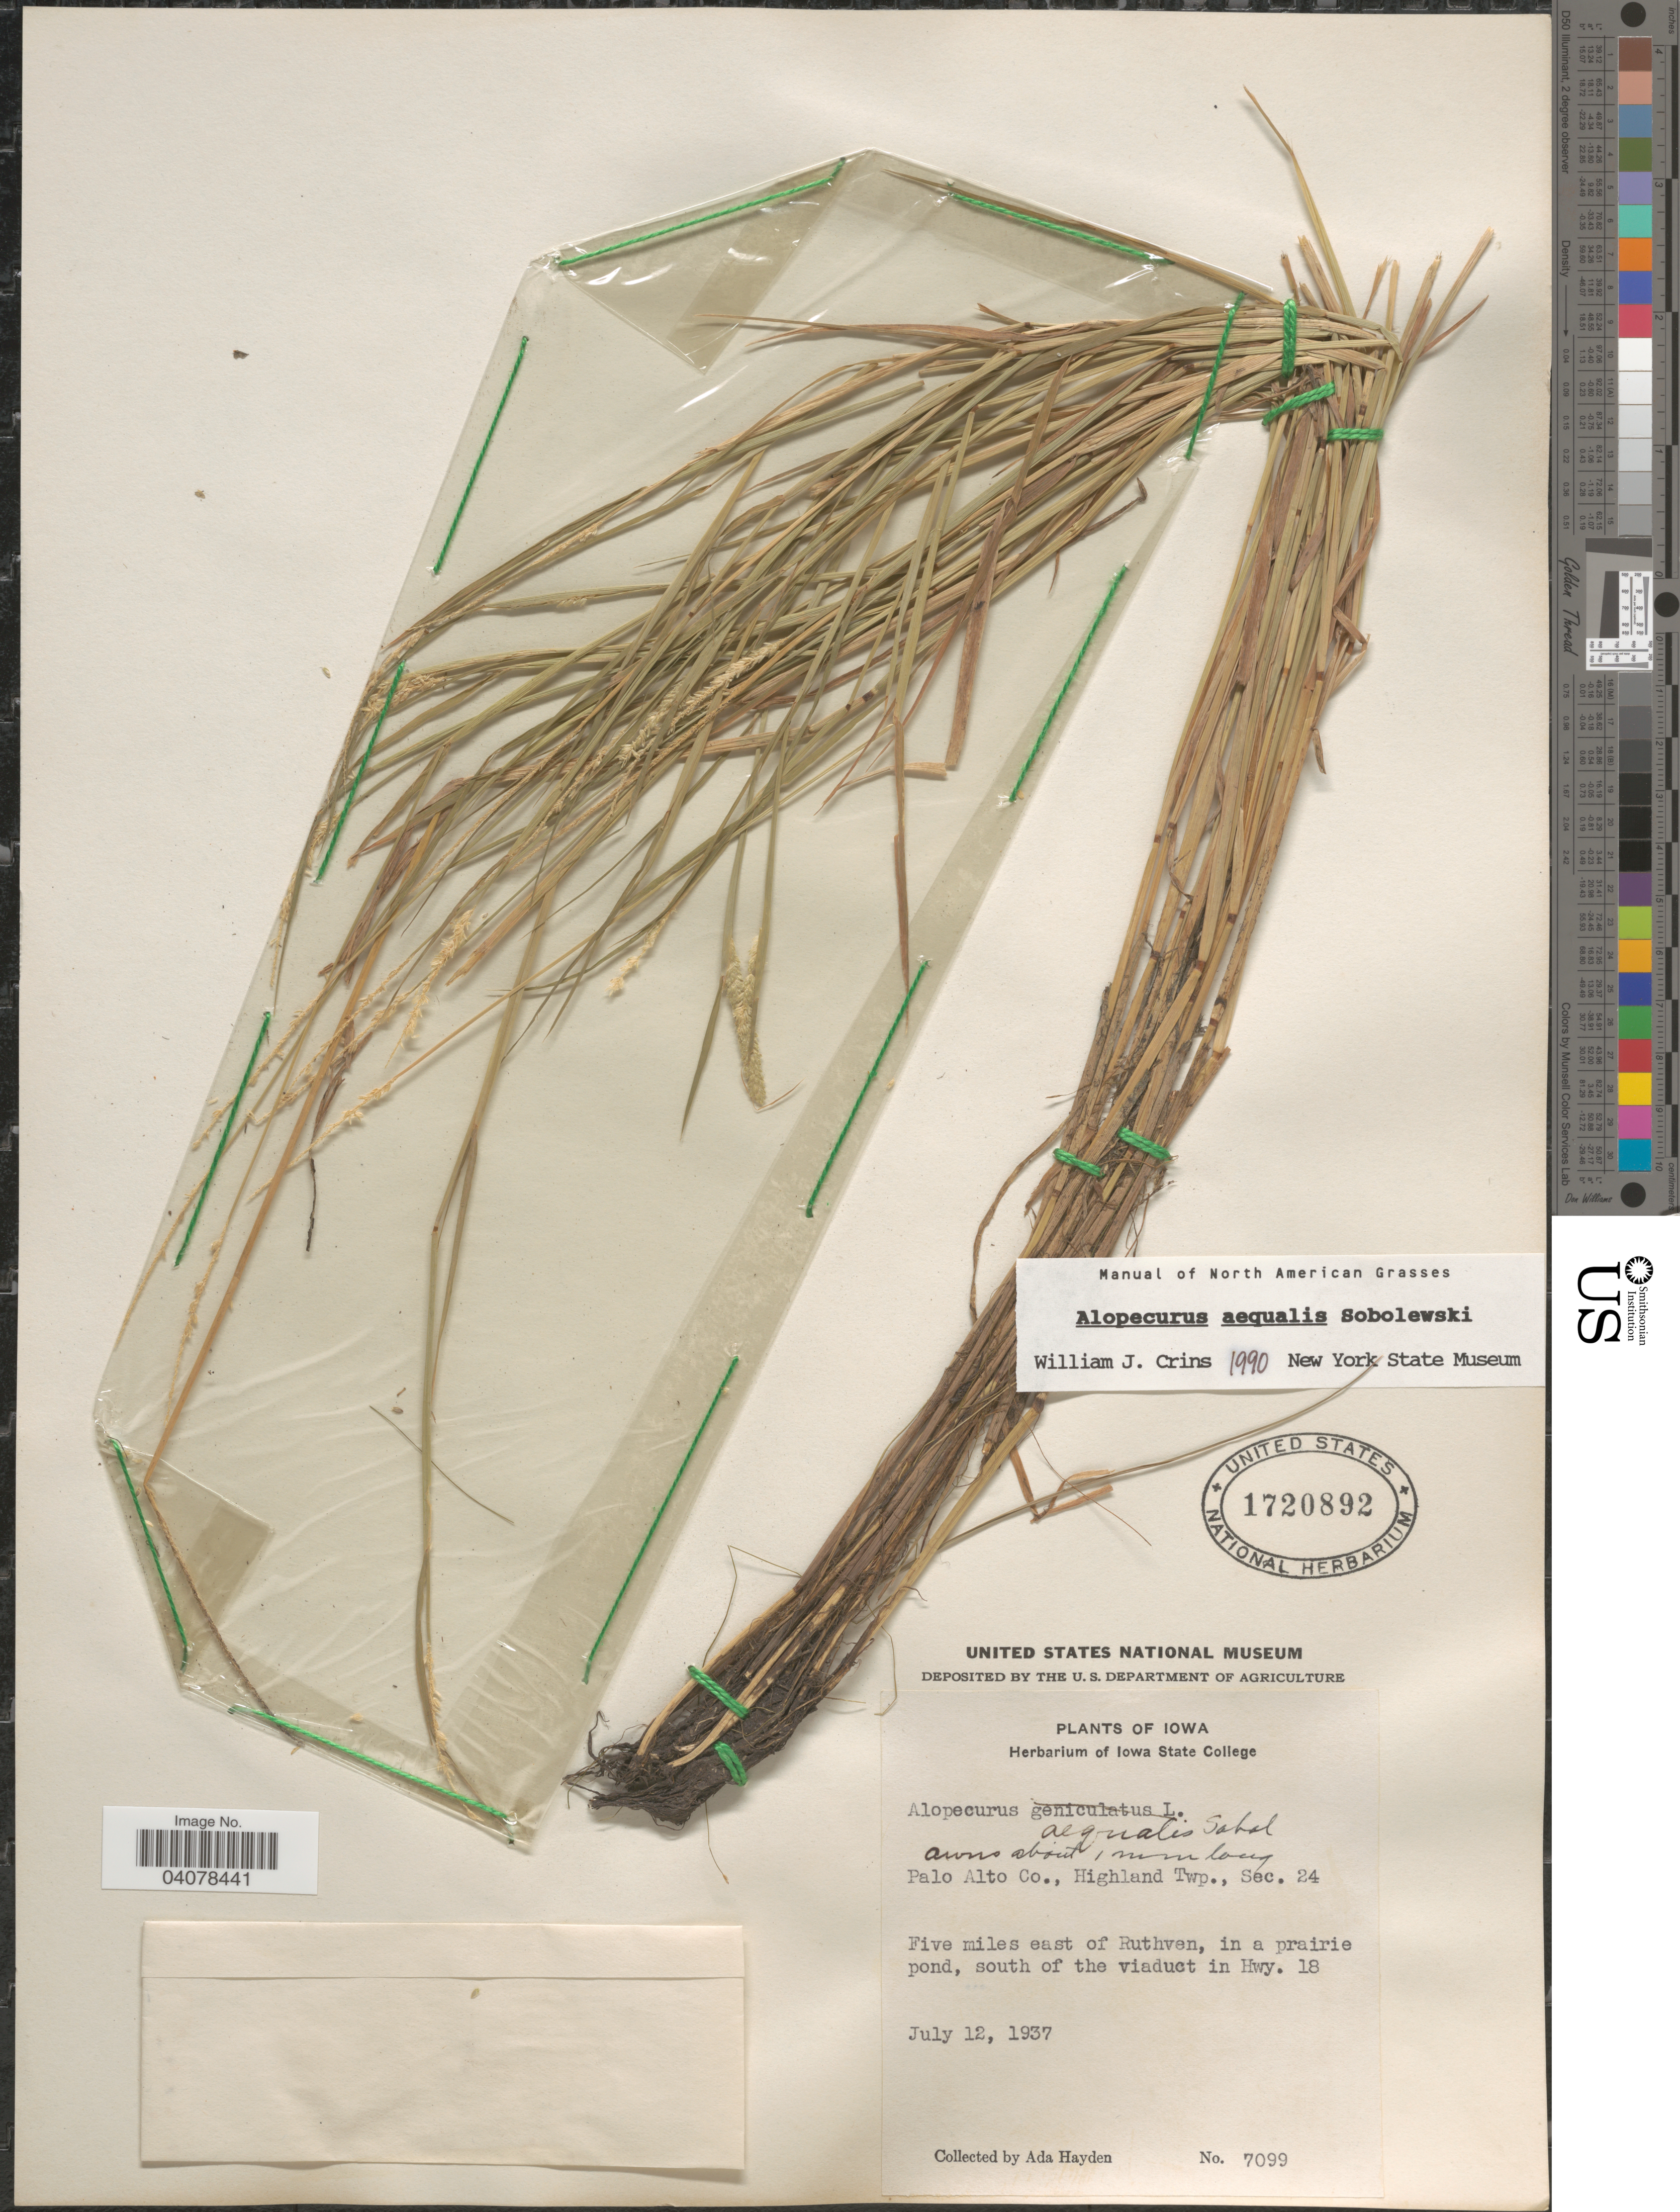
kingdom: Plantae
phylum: Tracheophyta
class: Liliopsida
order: Poales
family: Poaceae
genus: Alopecurus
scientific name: Alopecurus aequalis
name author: Sobol.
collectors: Ada Hayden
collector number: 7099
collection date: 1937-07-12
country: United States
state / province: Iowa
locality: Palo Alto Co., Highland Twp., Sec. 24. Five miles east of Ruthven, in a prairie pond, south of the viaduct in Hwy. 18.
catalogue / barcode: US 1720892